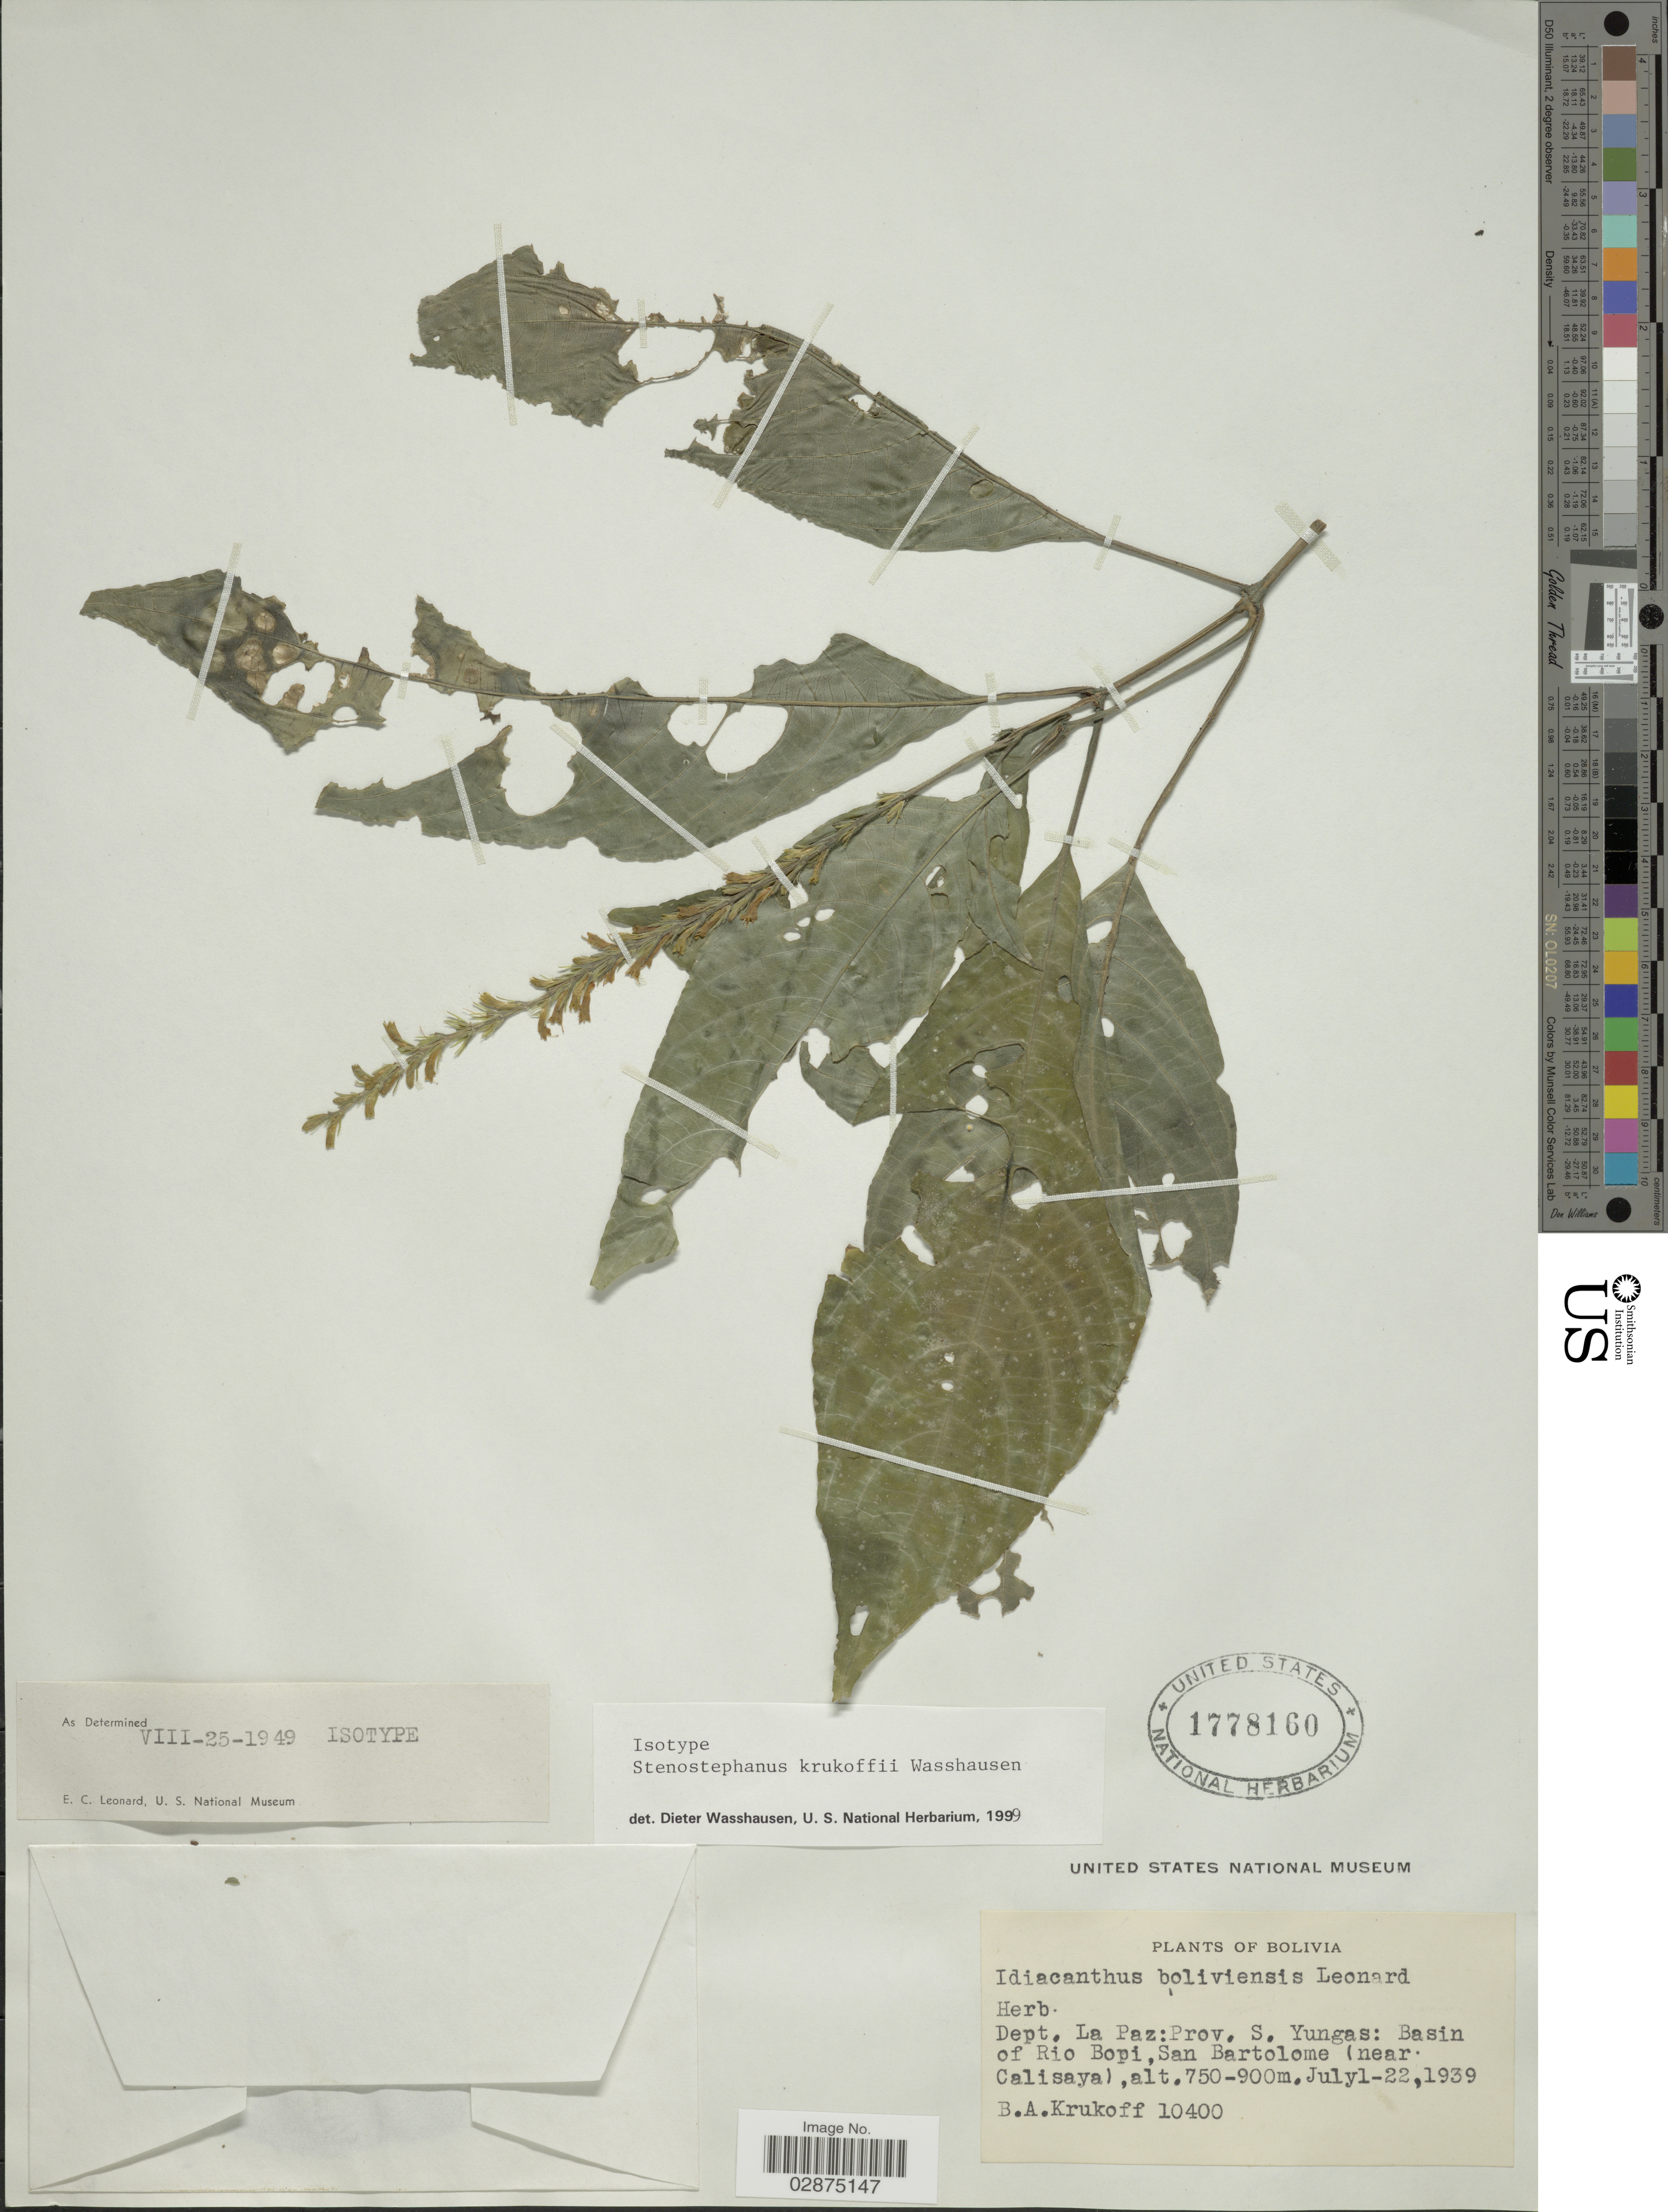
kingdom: Plantae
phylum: Tracheophyta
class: Magnoliopsida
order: Lamiales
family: Acanthaceae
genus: Stenostephanus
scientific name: Stenostephanus krukoffii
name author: Wassh.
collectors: B. A. Krukoff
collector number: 10400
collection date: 1939-07-01/1939-07-22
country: Bolivia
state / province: La Paz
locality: Dept. La Paz: Prov. S. Yungas: Basin of Rio Bopi, San Bartolome (near Calisaya).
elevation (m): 750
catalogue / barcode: US 1778160